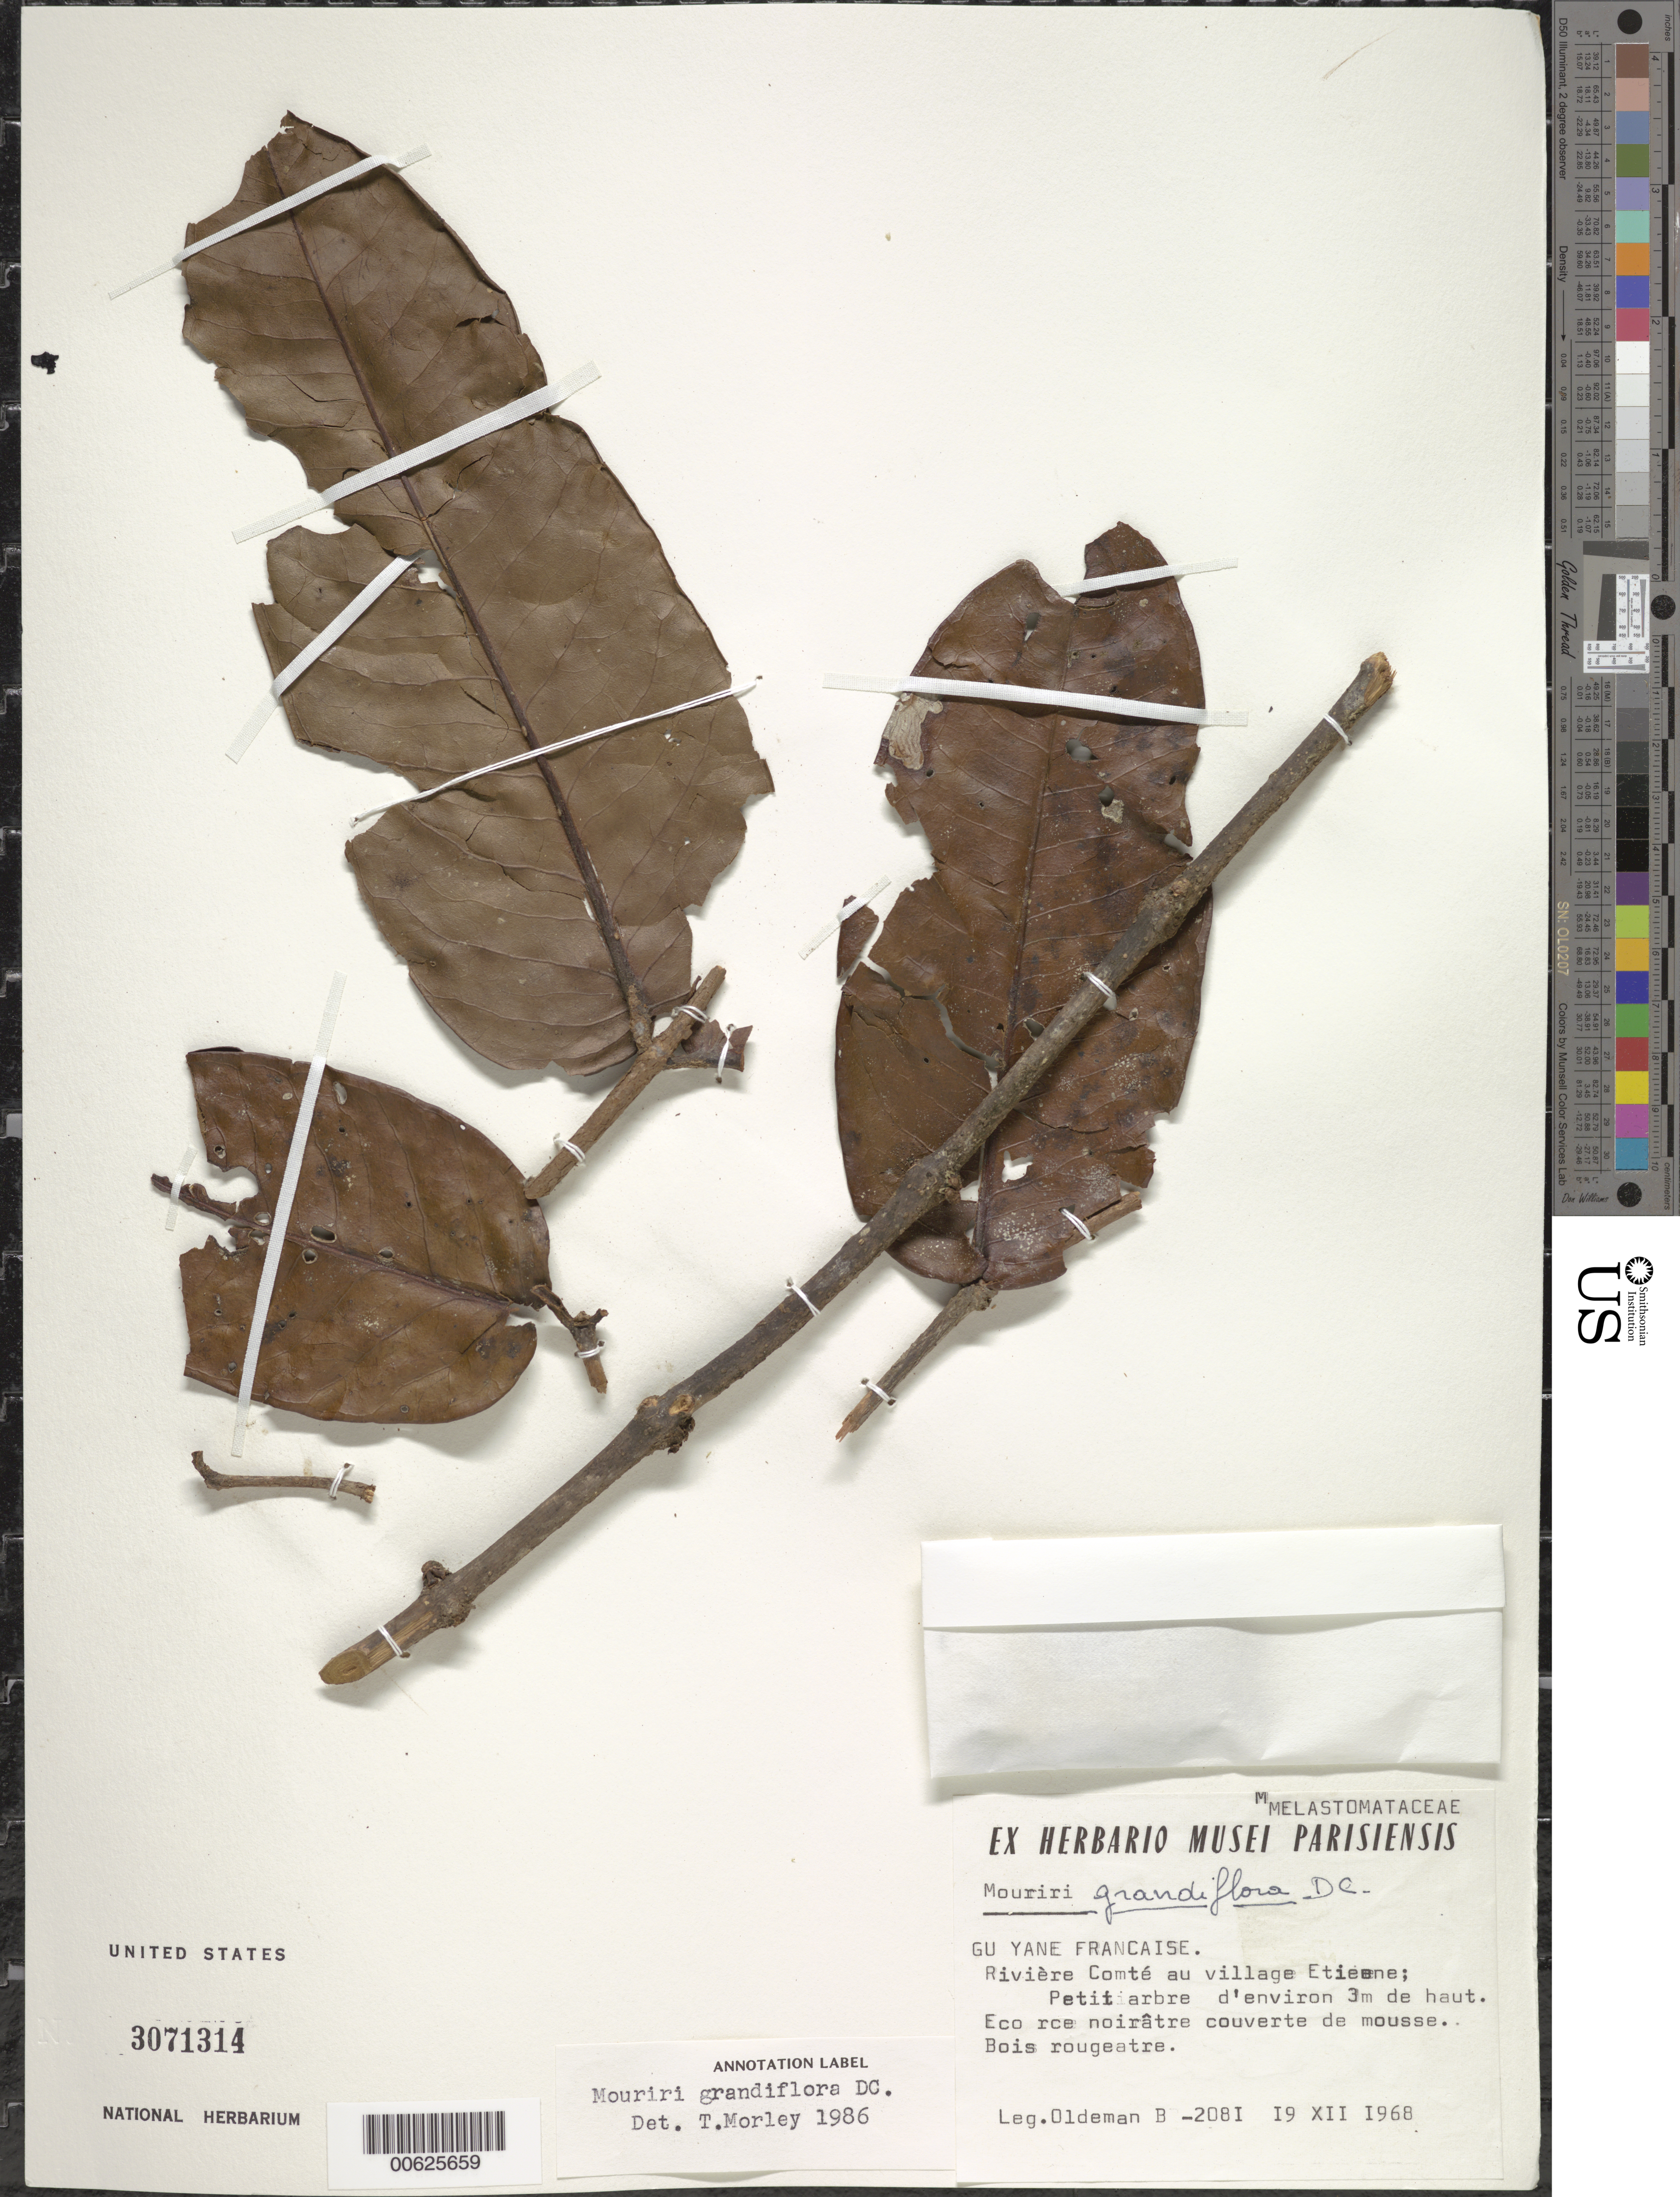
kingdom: Plantae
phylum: Tracheophyta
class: Magnoliopsida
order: Myrtales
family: Melastomataceae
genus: Mouriri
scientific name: Mouriri grandiflora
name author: DC.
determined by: Morley, T.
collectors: R. Oldeman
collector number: B 2081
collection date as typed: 19-Nov-68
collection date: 1968-11-19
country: French Guiana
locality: Comté R., near village Etienne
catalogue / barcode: US 3071314